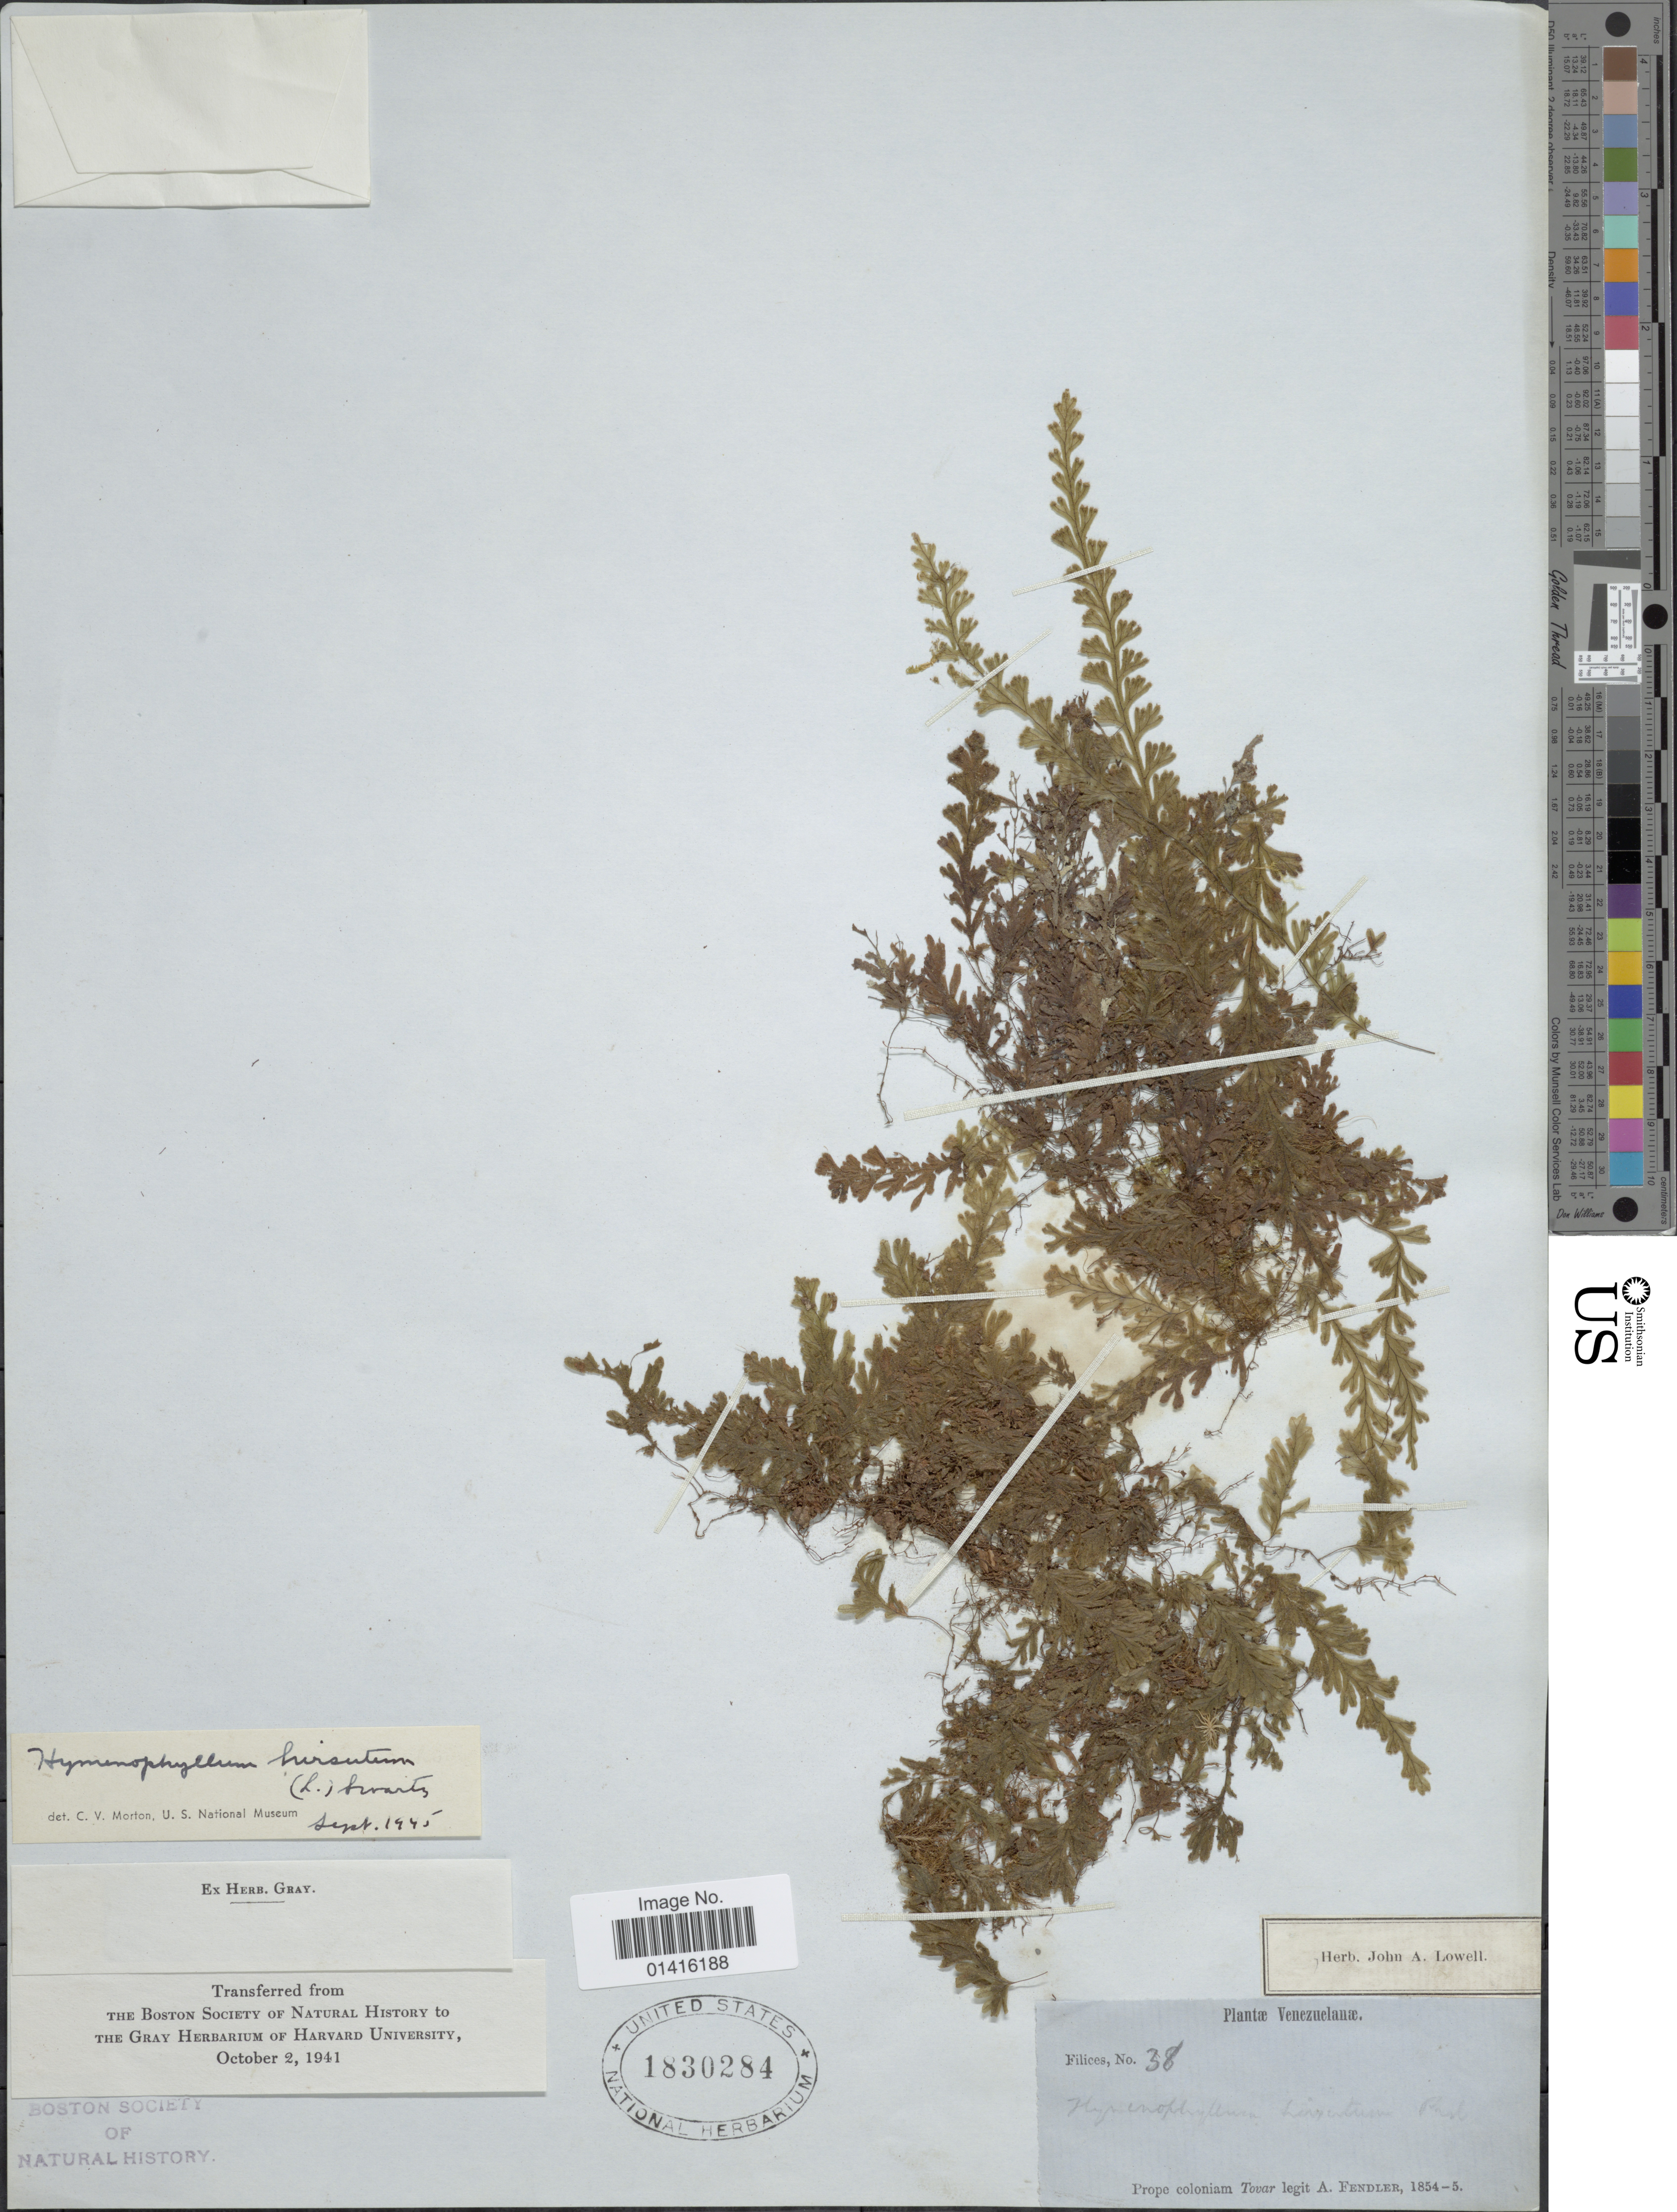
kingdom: Plantae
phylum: Tracheophyta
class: Polypodiopsida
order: Hymenophyllales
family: Hymenophyllaceae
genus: Hymenophyllum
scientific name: Hymenophyllum fragile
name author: (Hedw.) C.V. Morton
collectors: A. Fendler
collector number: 38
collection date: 1854/1855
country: Venezuela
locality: Prope coloniam Tovar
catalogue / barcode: US 1830284